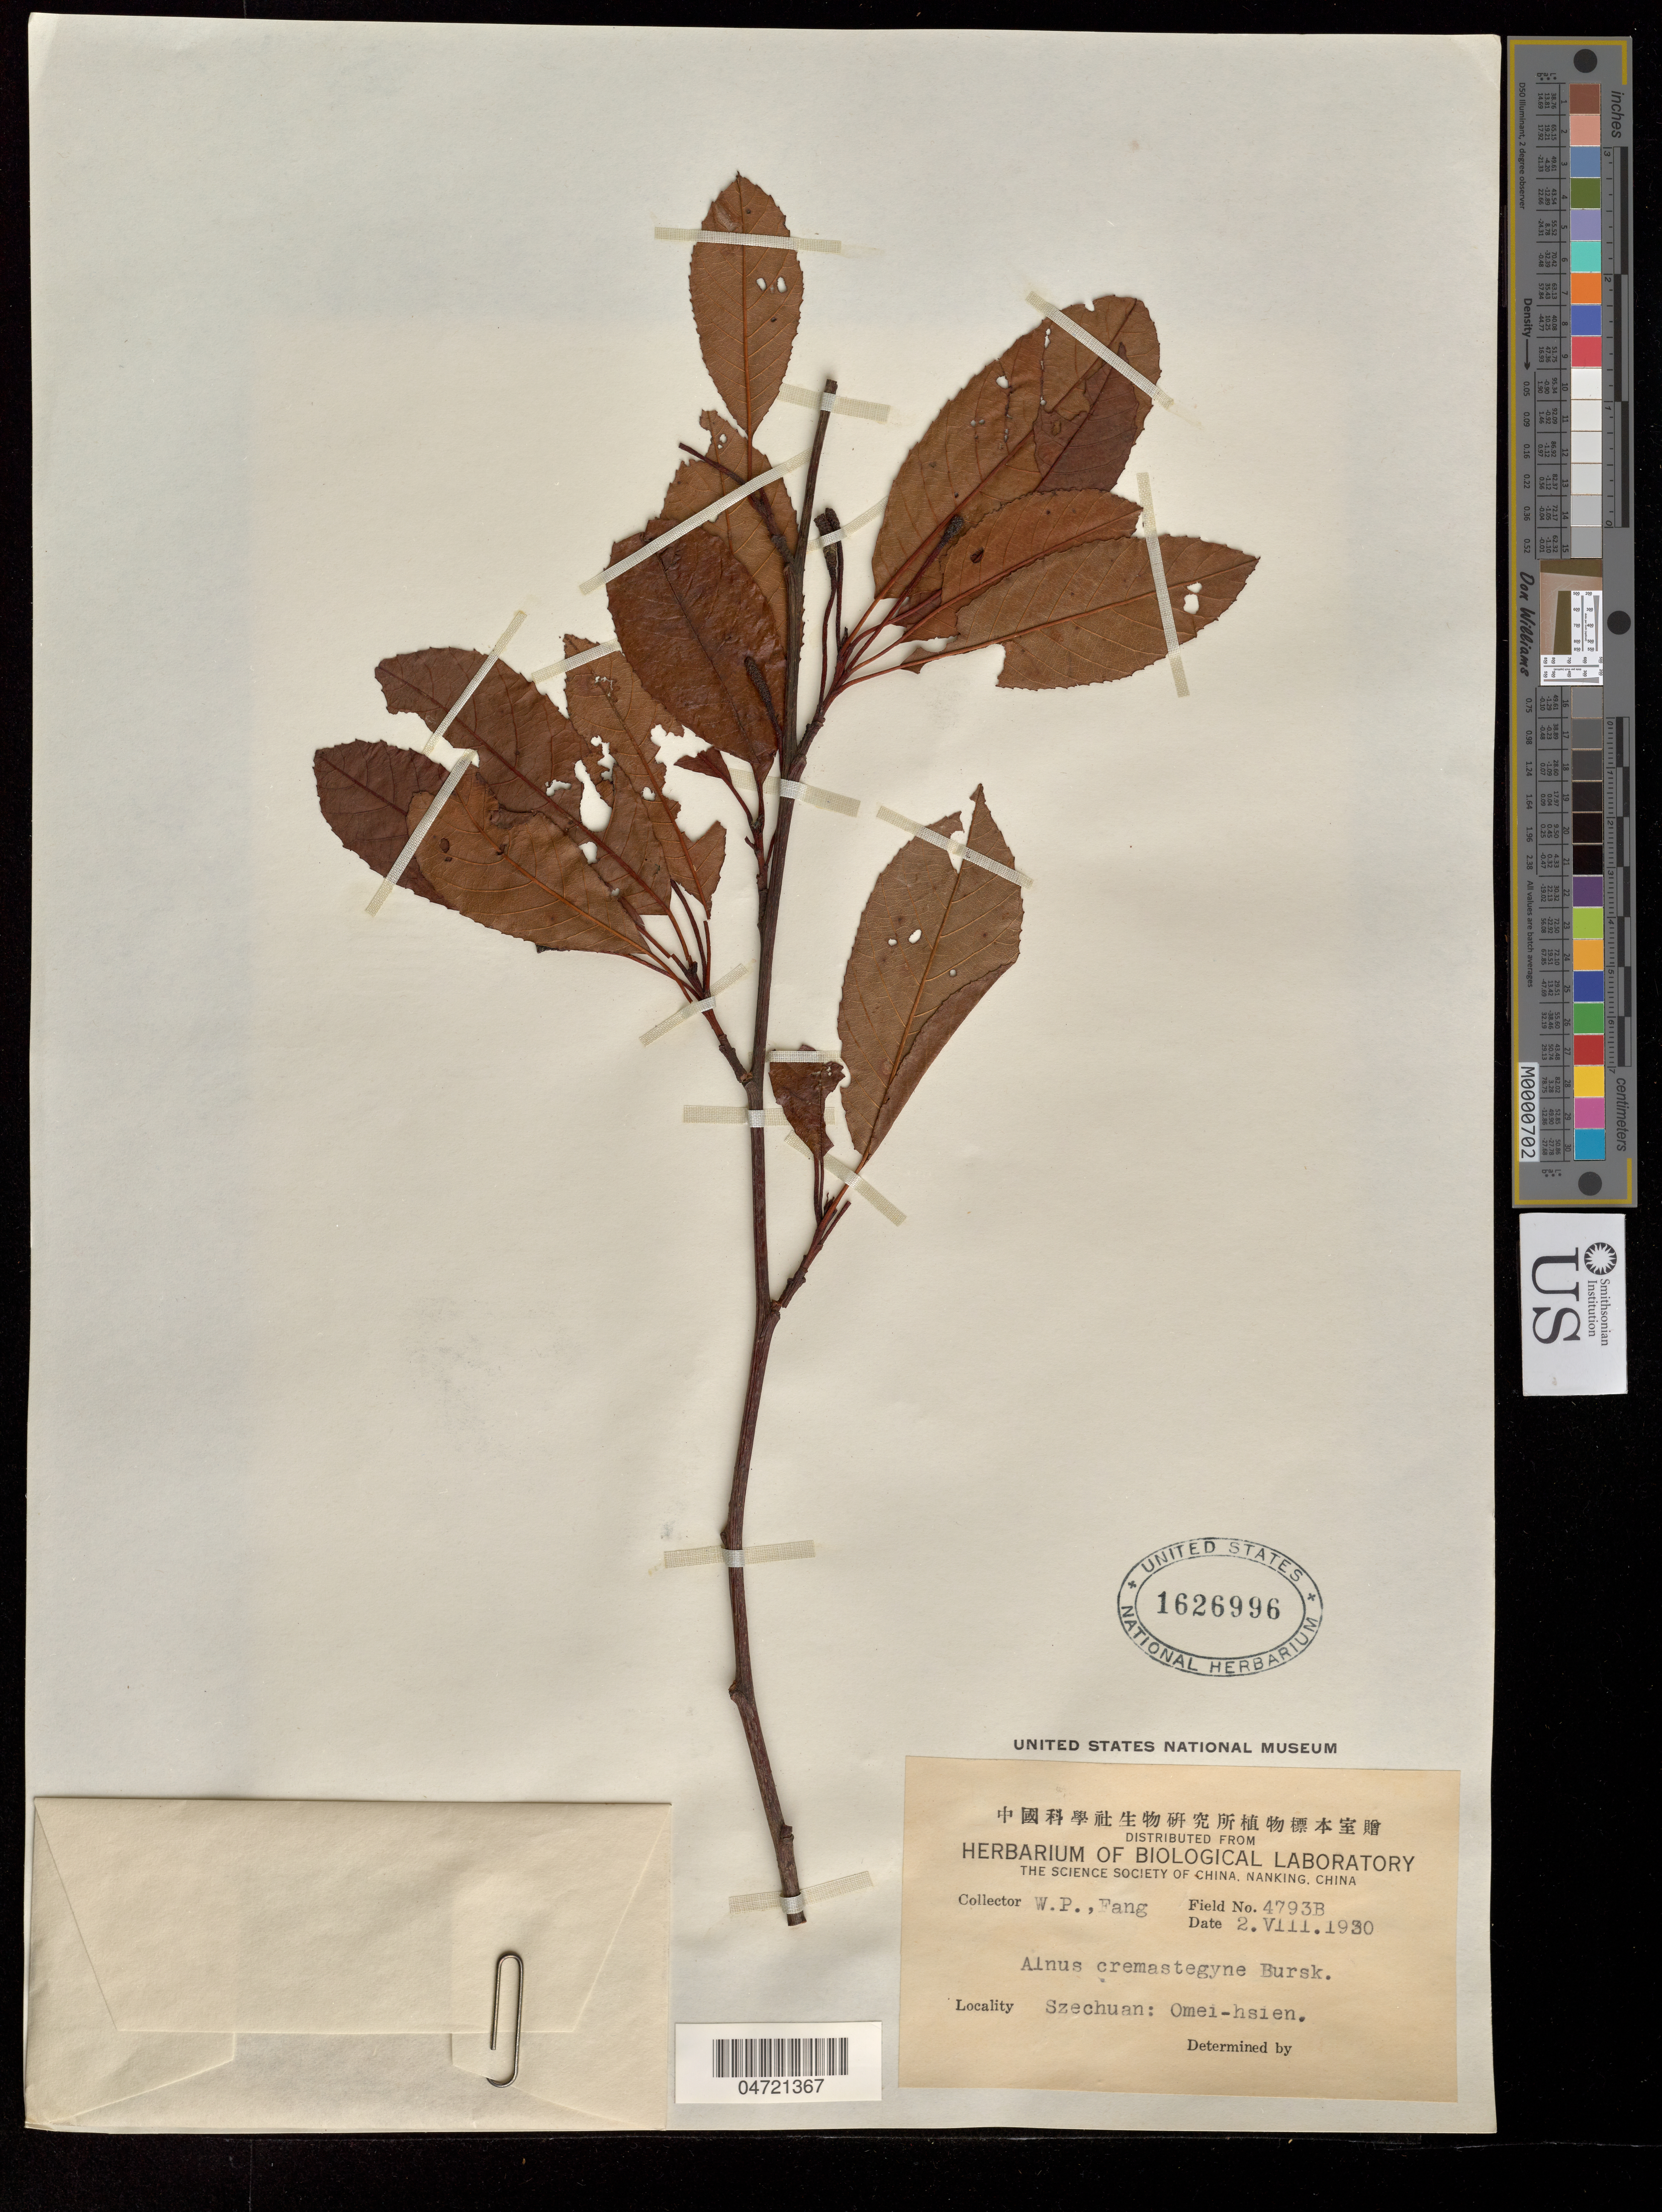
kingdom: Plantae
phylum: Tracheophyta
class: Magnoliopsida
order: Fagales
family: Betulaceae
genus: Alnus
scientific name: Alnus cremastogyne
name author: Burkill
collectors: W. P. Fang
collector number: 4793 B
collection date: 1930-08-02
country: China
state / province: Sichuan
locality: Szechuan: Omei-hsien.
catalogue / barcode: US 1626996